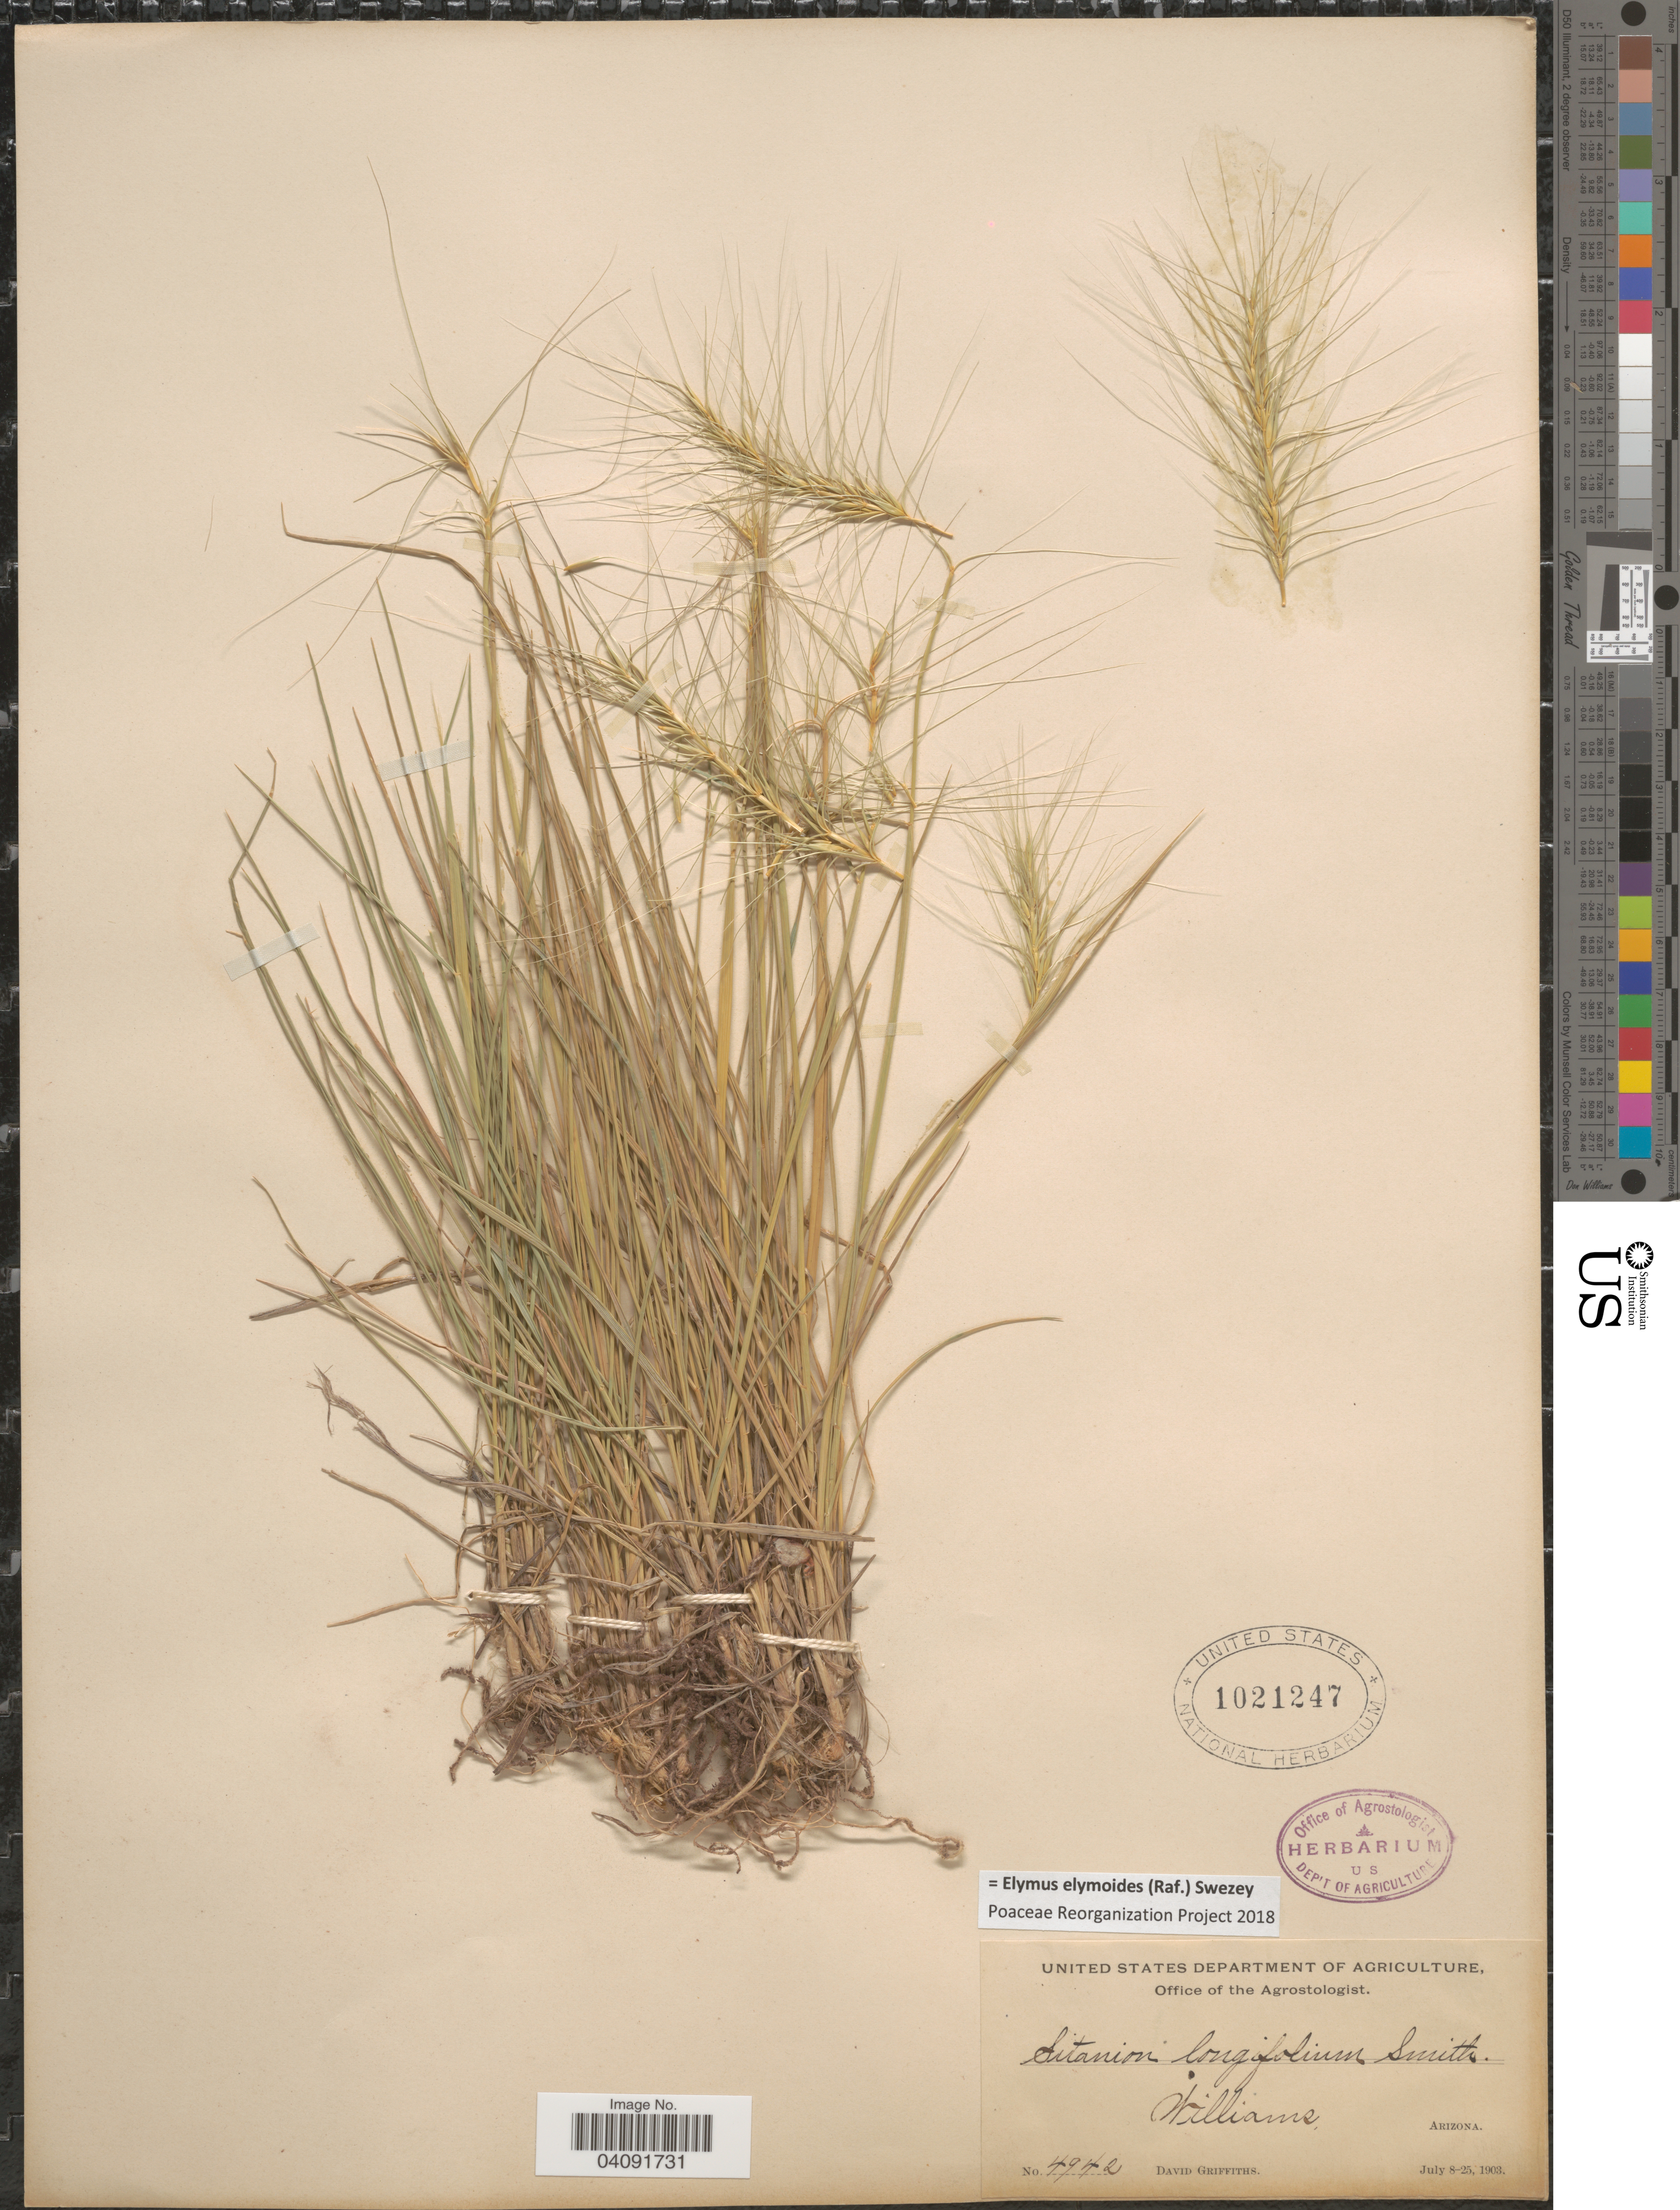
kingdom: Plantae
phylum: Tracheophyta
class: Liliopsida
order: Poales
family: Poaceae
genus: Elymus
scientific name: Elymus elymoides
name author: (Raf.) Swezey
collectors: D. Griffiths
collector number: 4942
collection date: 1903-07-08/1903-07-25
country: United States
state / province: Arizona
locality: Williams.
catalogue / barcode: US 1021247